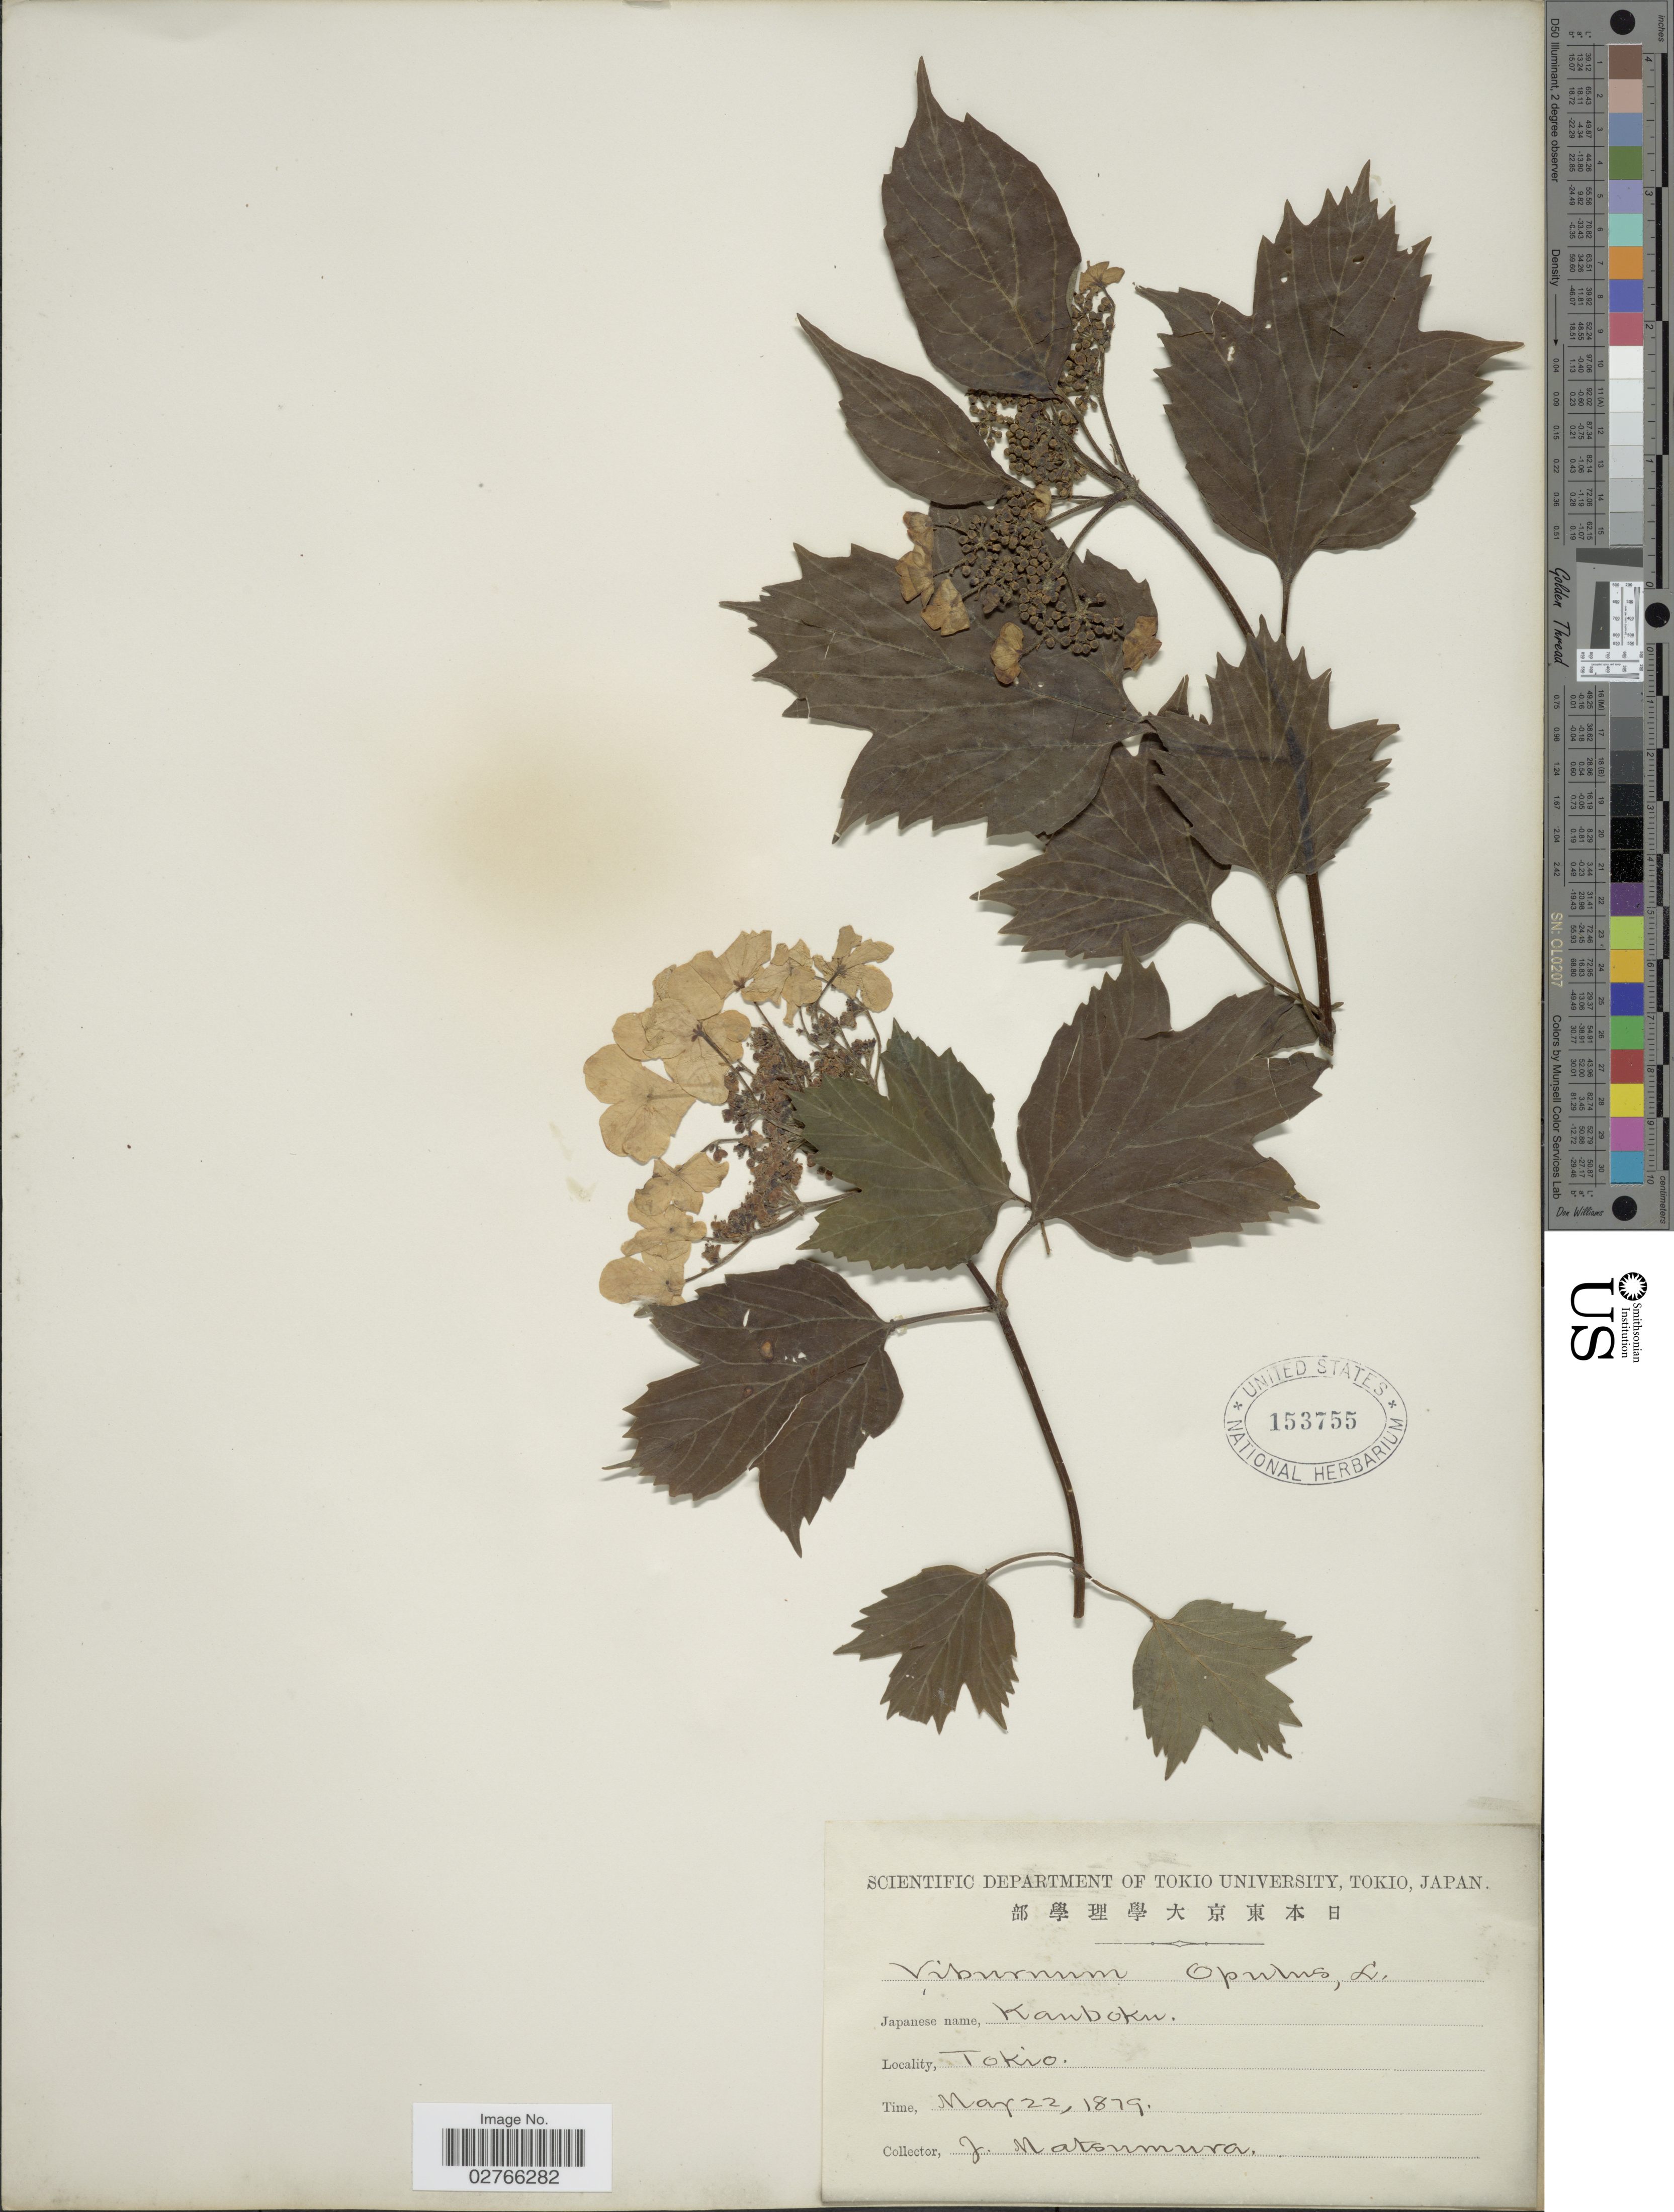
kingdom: Plantae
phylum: Tracheophyta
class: Magnoliopsida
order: Dipsacales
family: Viburnaceae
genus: Viburnum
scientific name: Viburnum opulus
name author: L.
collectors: J. Matsumura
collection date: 1879-05-22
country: Japan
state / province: Tokyo, Federal City of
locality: Tokio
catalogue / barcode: US 153755